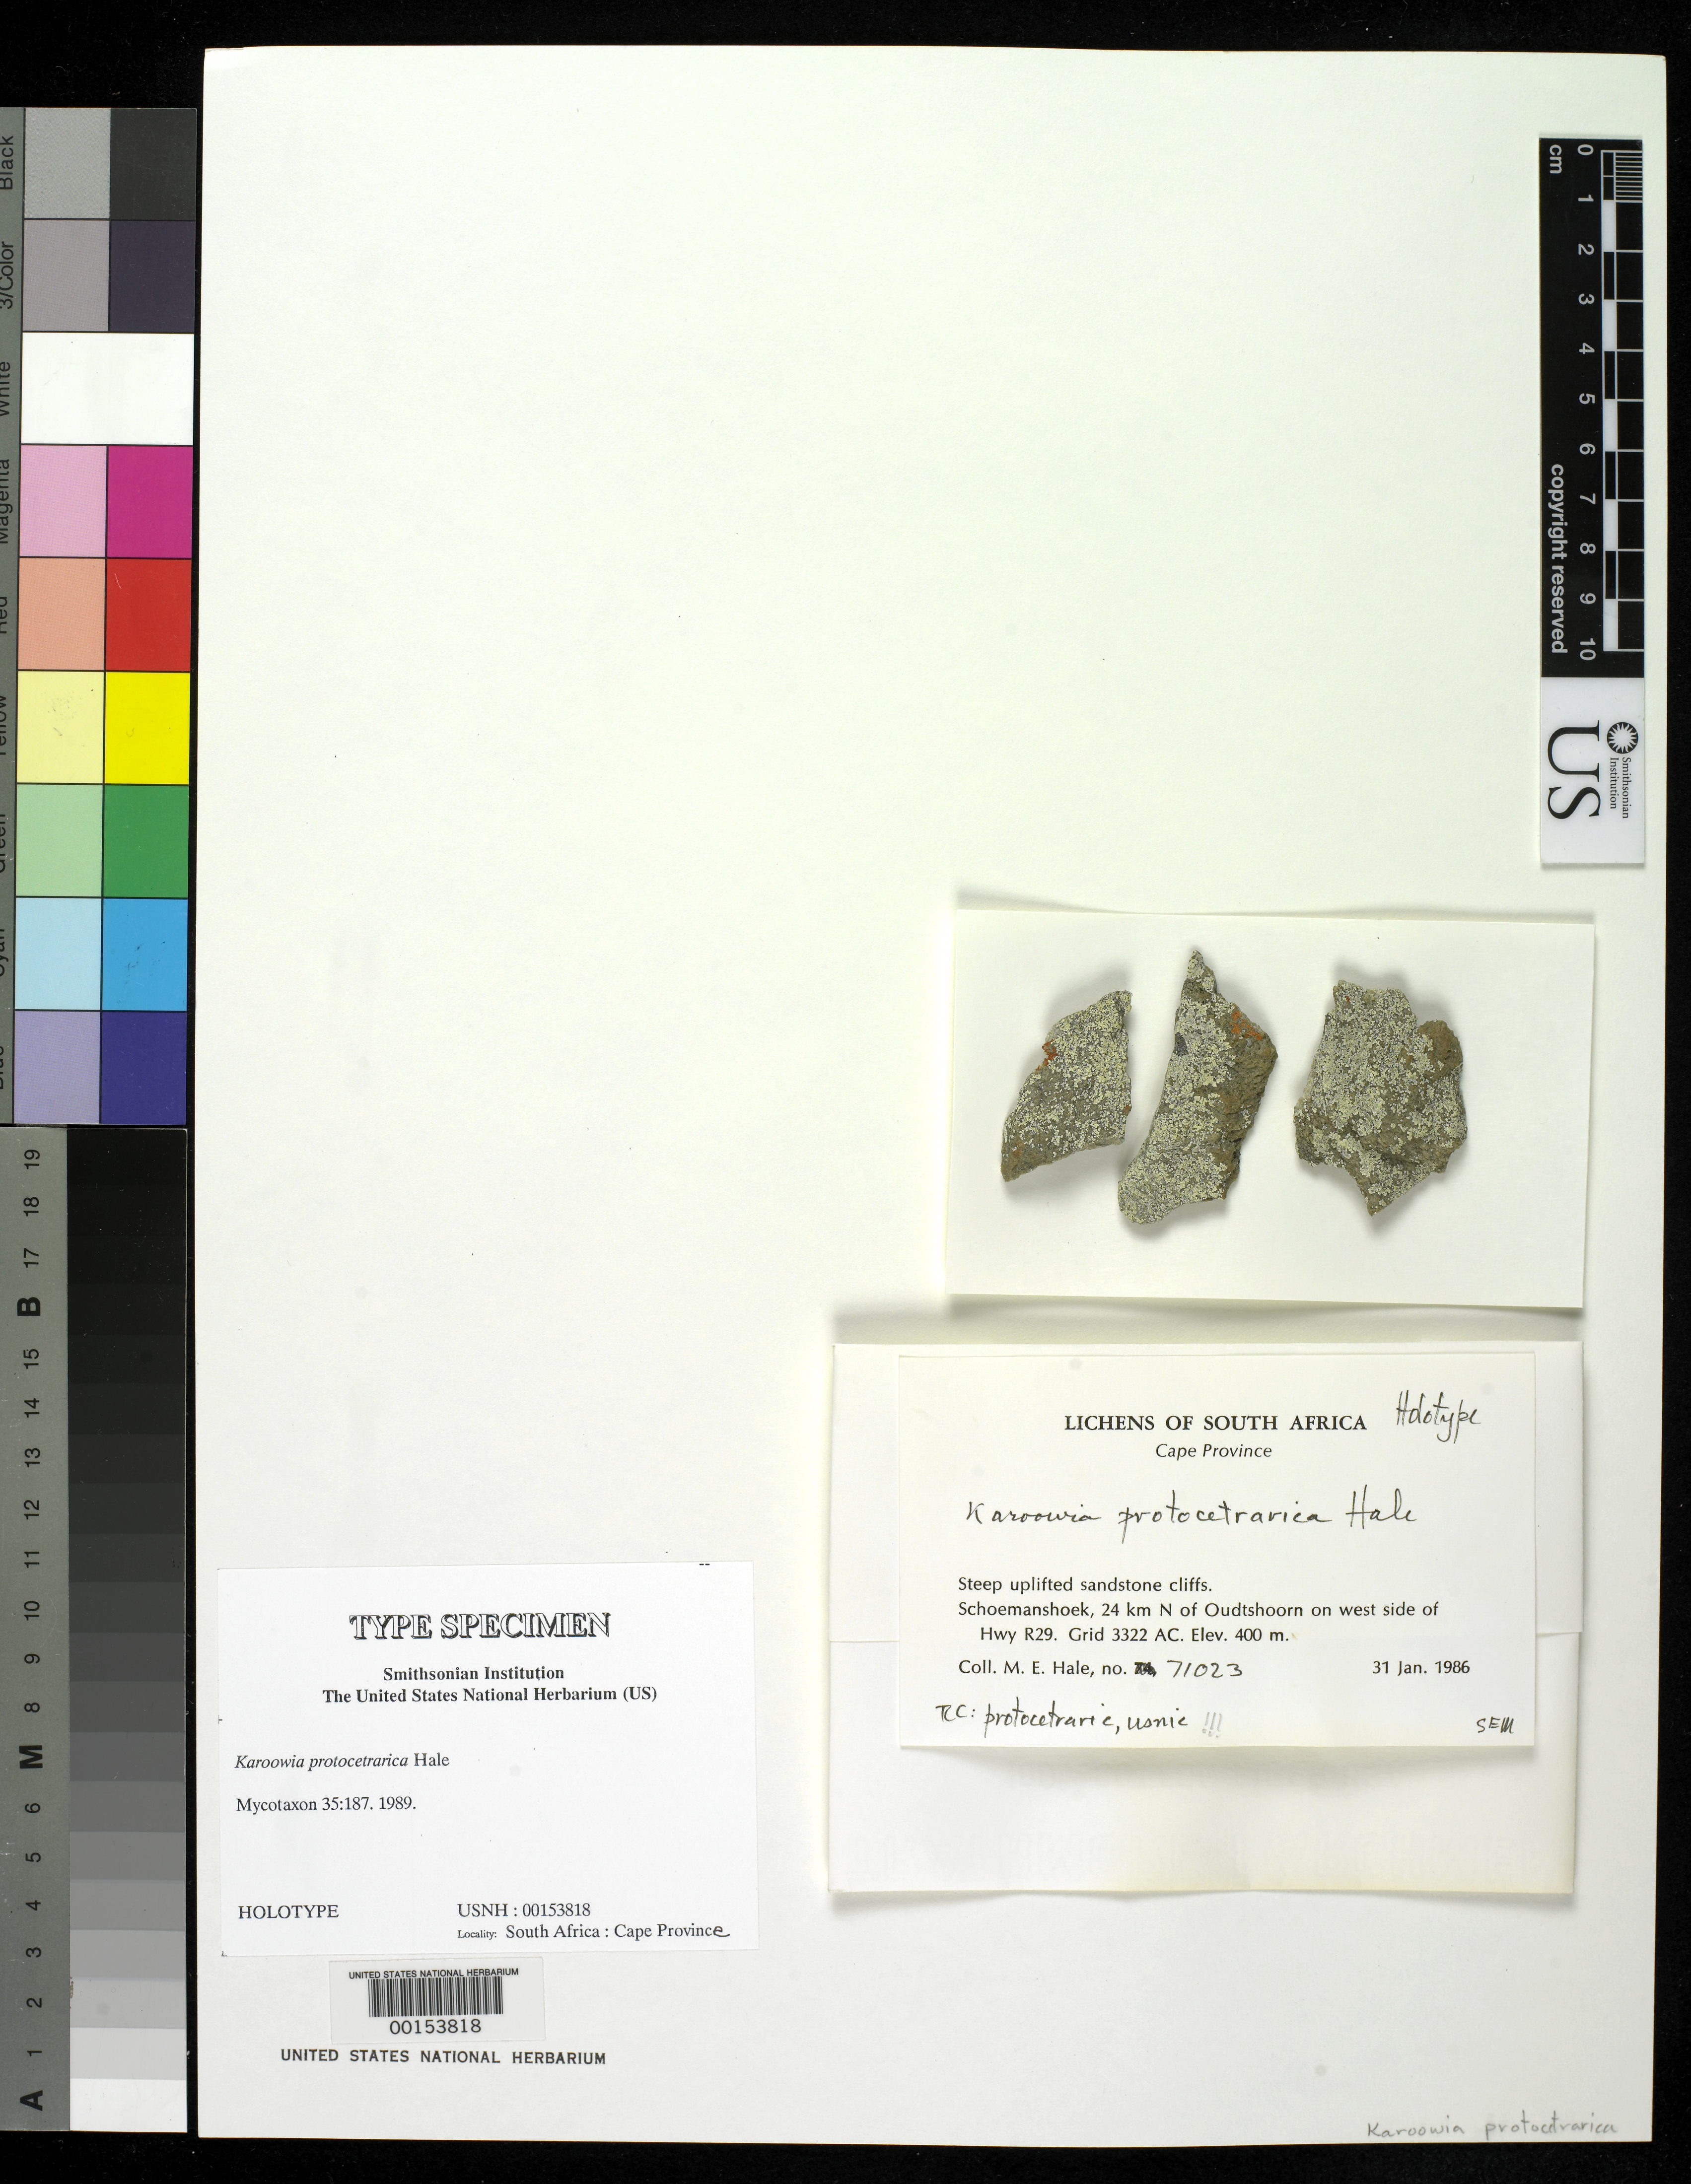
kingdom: Fungi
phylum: Ascomycota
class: Lecanoromycetes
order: Lecanorales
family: Parmeliaceae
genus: Karoowia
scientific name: Karoowia protocetrarica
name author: Hale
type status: Holotype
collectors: M. Hale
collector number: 71023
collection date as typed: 31 Jan 1986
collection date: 1986-01-31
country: South Africa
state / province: Western Cape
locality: Schoemanshoek, 25 km N of Oudtshoorn on W side of Highway R29, Grid 3322 AC, steep uplifted sandstone cliffs.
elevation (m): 400